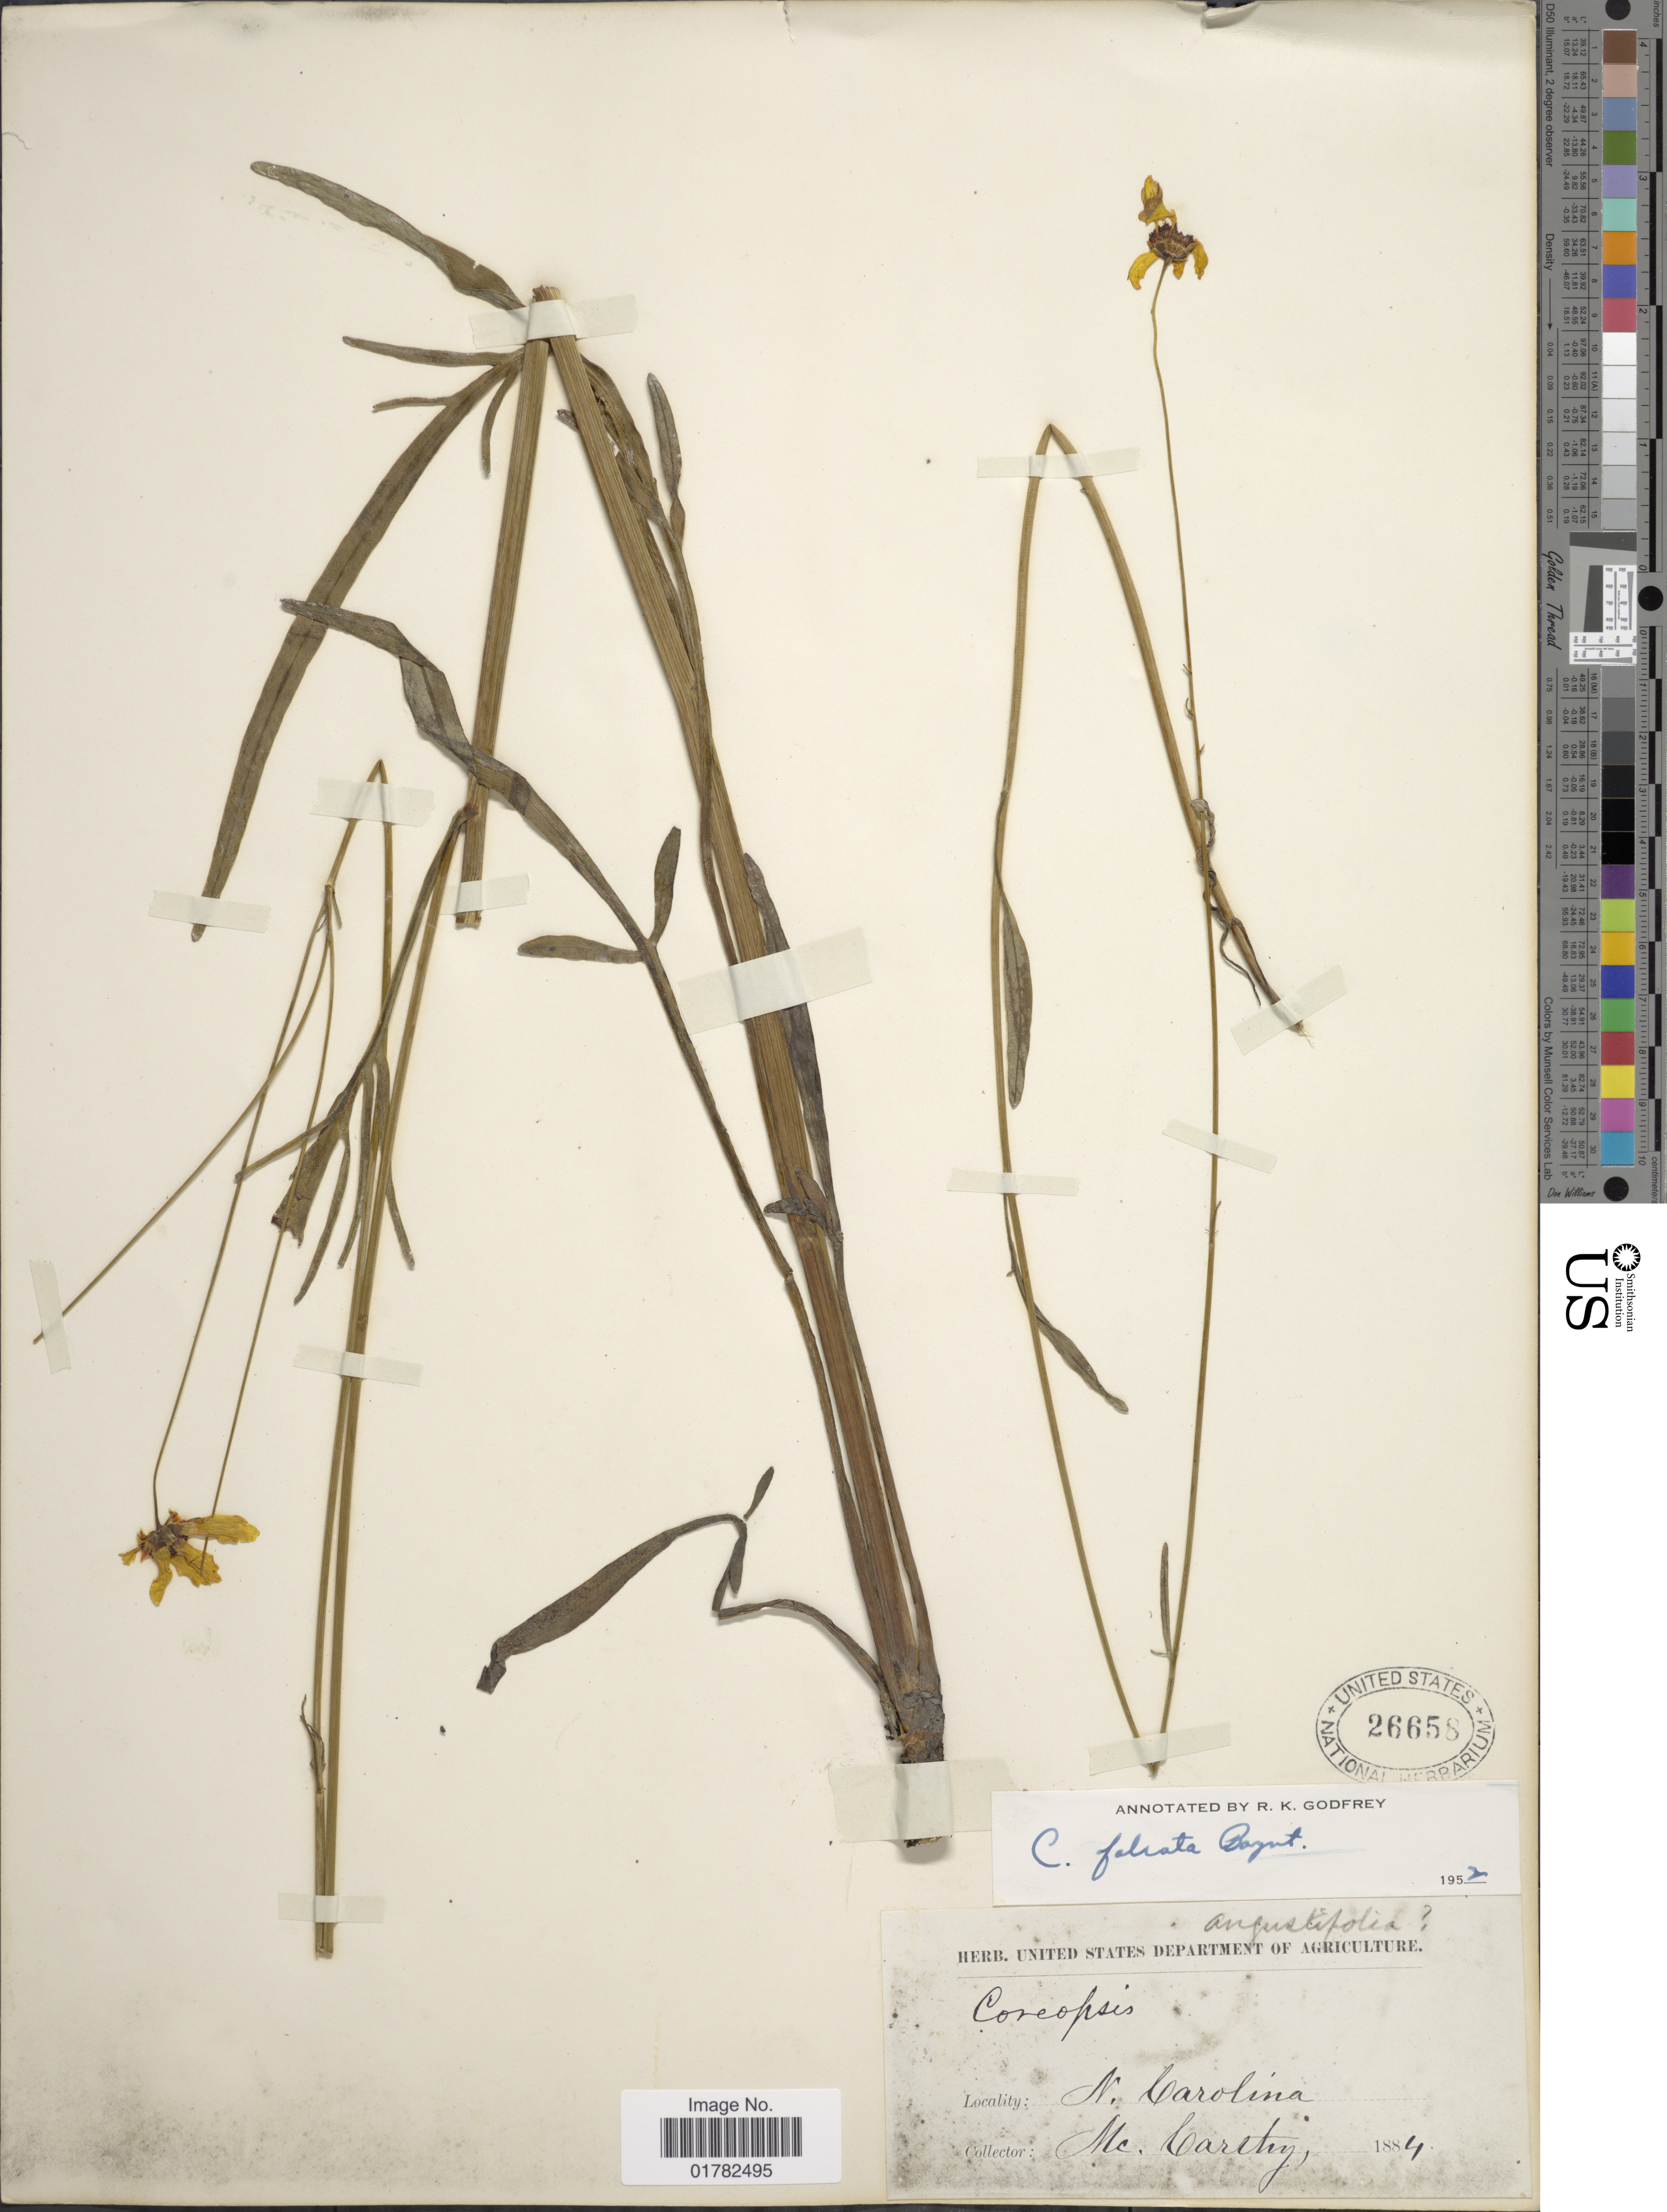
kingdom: Plantae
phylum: Tracheophyta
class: Magnoliopsida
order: Asterales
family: Asteraceae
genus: Coreopsis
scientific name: Coreopsis falcata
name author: F.E. Boynton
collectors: -- McCarthy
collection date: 1884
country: United States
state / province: North Carolina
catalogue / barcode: US 26658